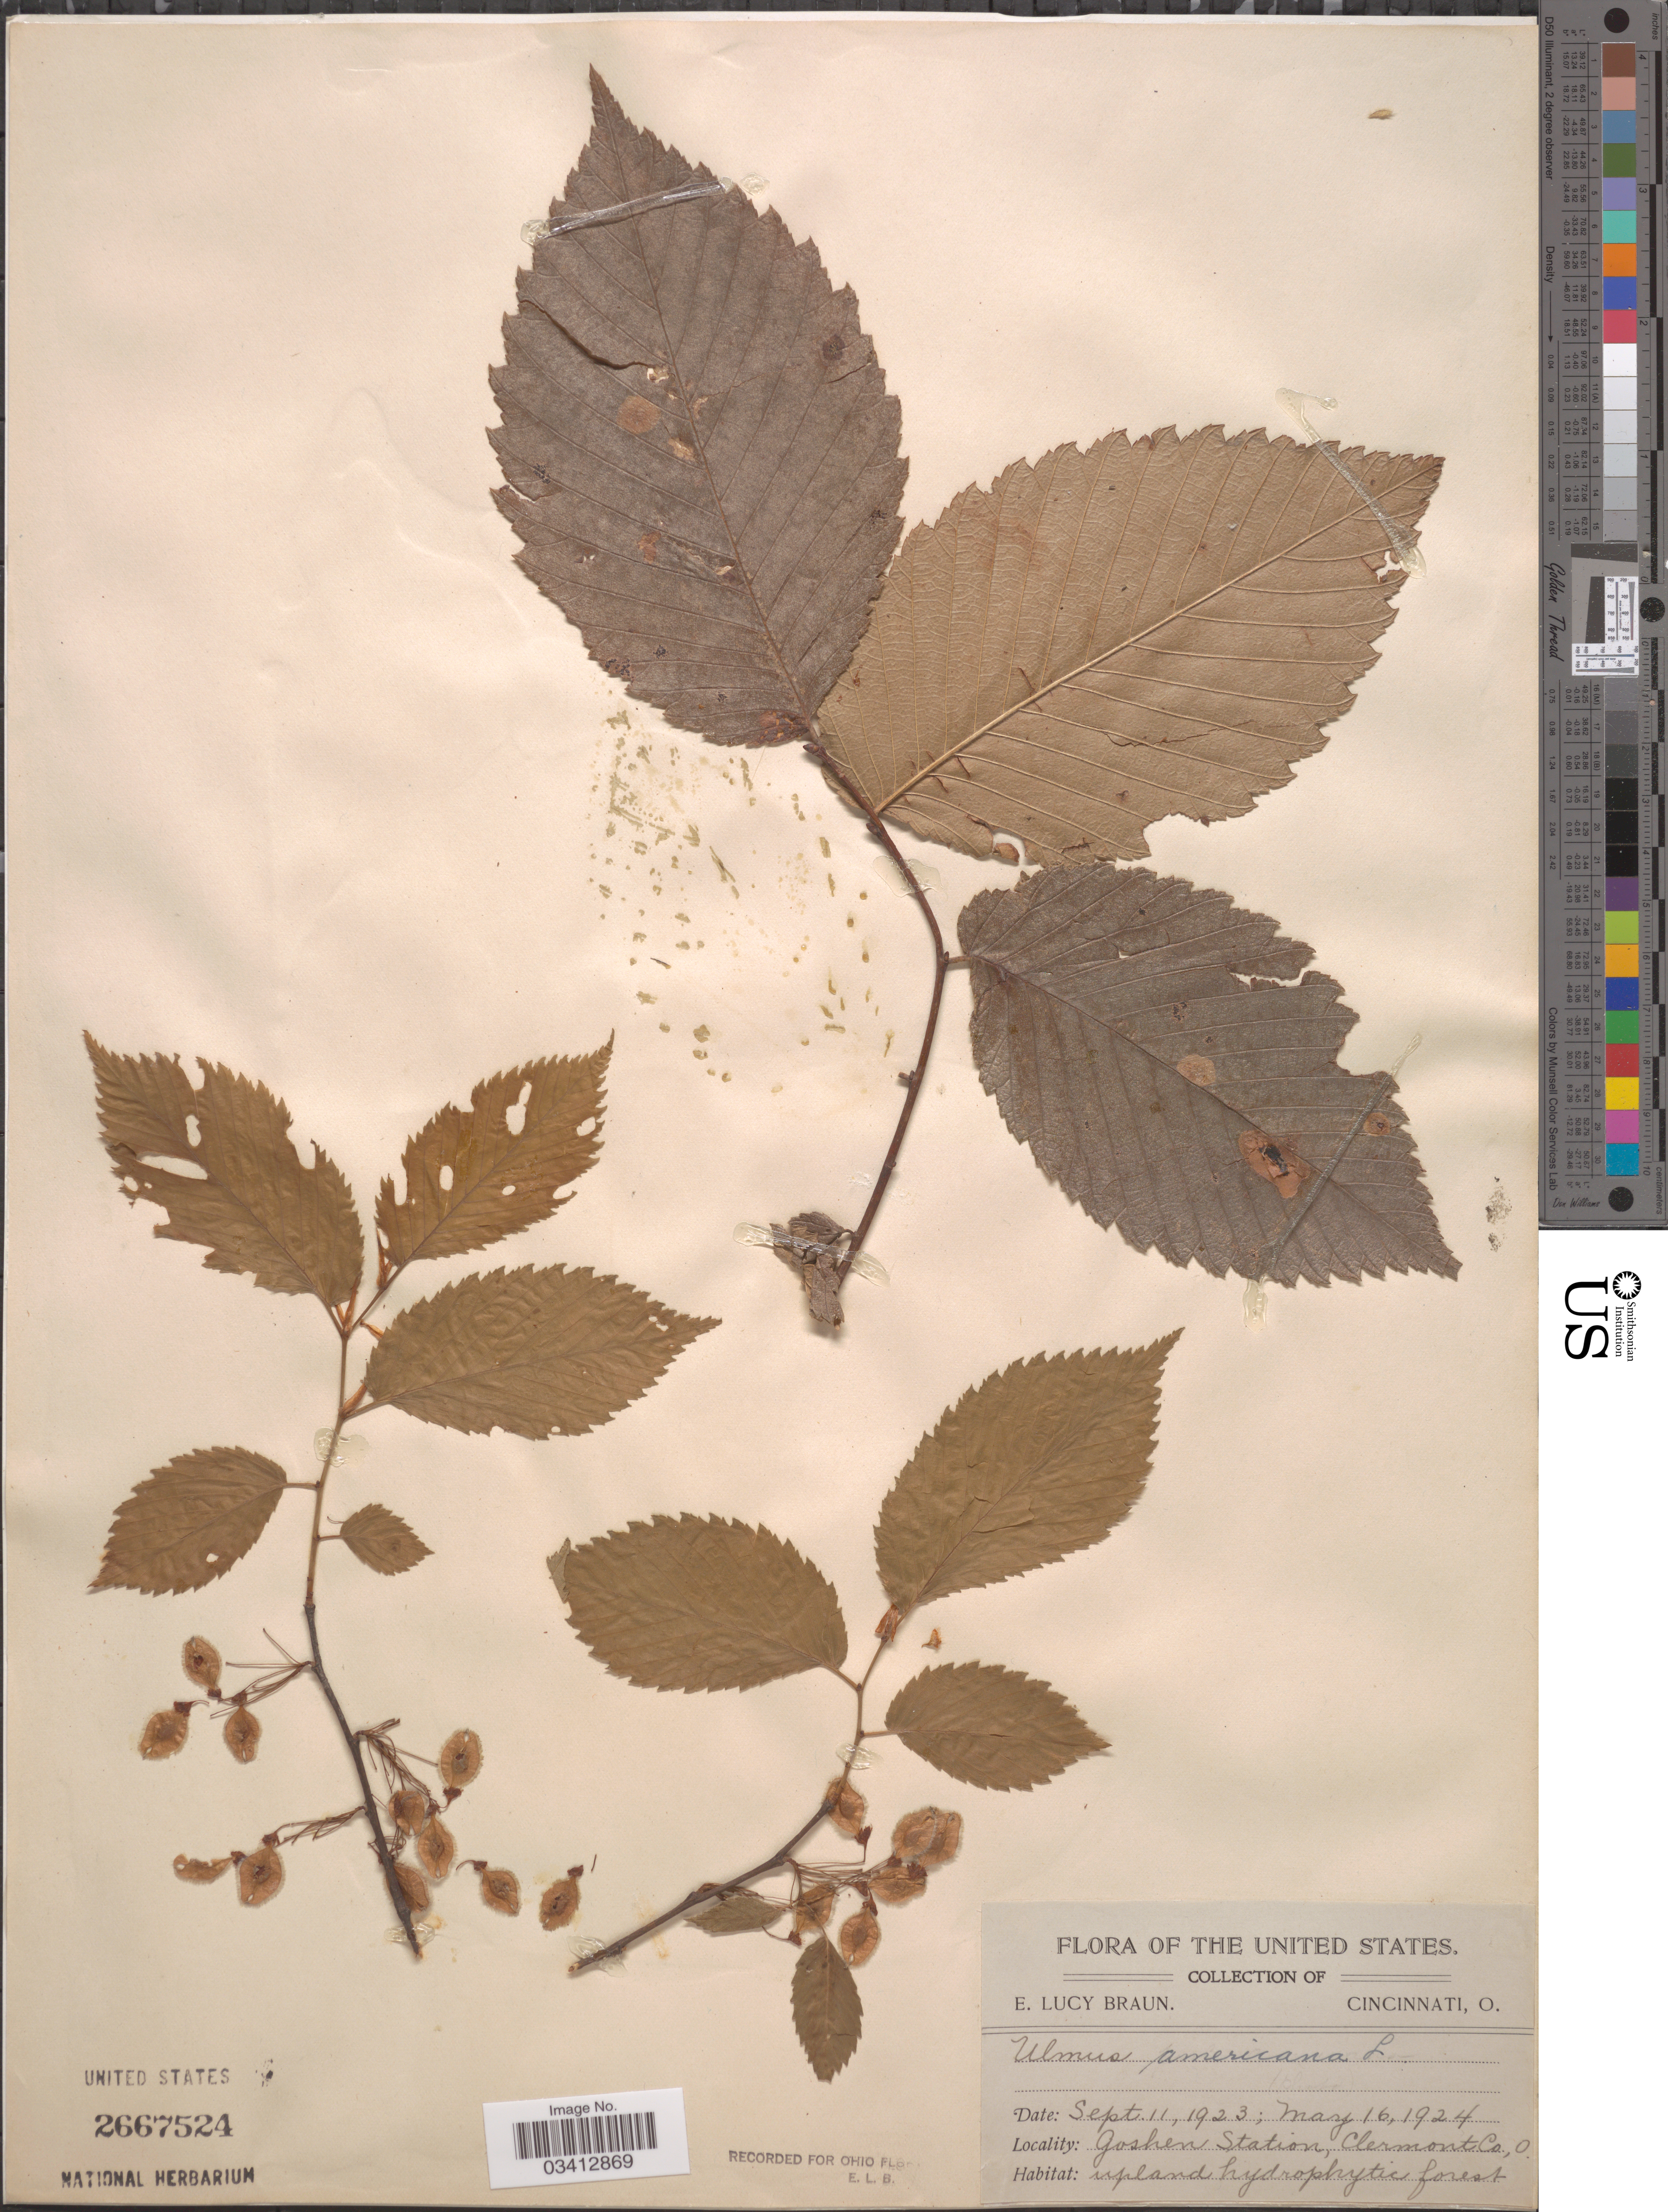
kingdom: Plantae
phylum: Tracheophyta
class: Magnoliopsida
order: Rosales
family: Ulmaceae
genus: Ulmus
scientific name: Ulmus americana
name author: L.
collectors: E. L. Braun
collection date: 1923-09-11/1924-05-16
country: United States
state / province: Ohio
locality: Goshen Station, Clermont Co.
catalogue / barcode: US 2667524